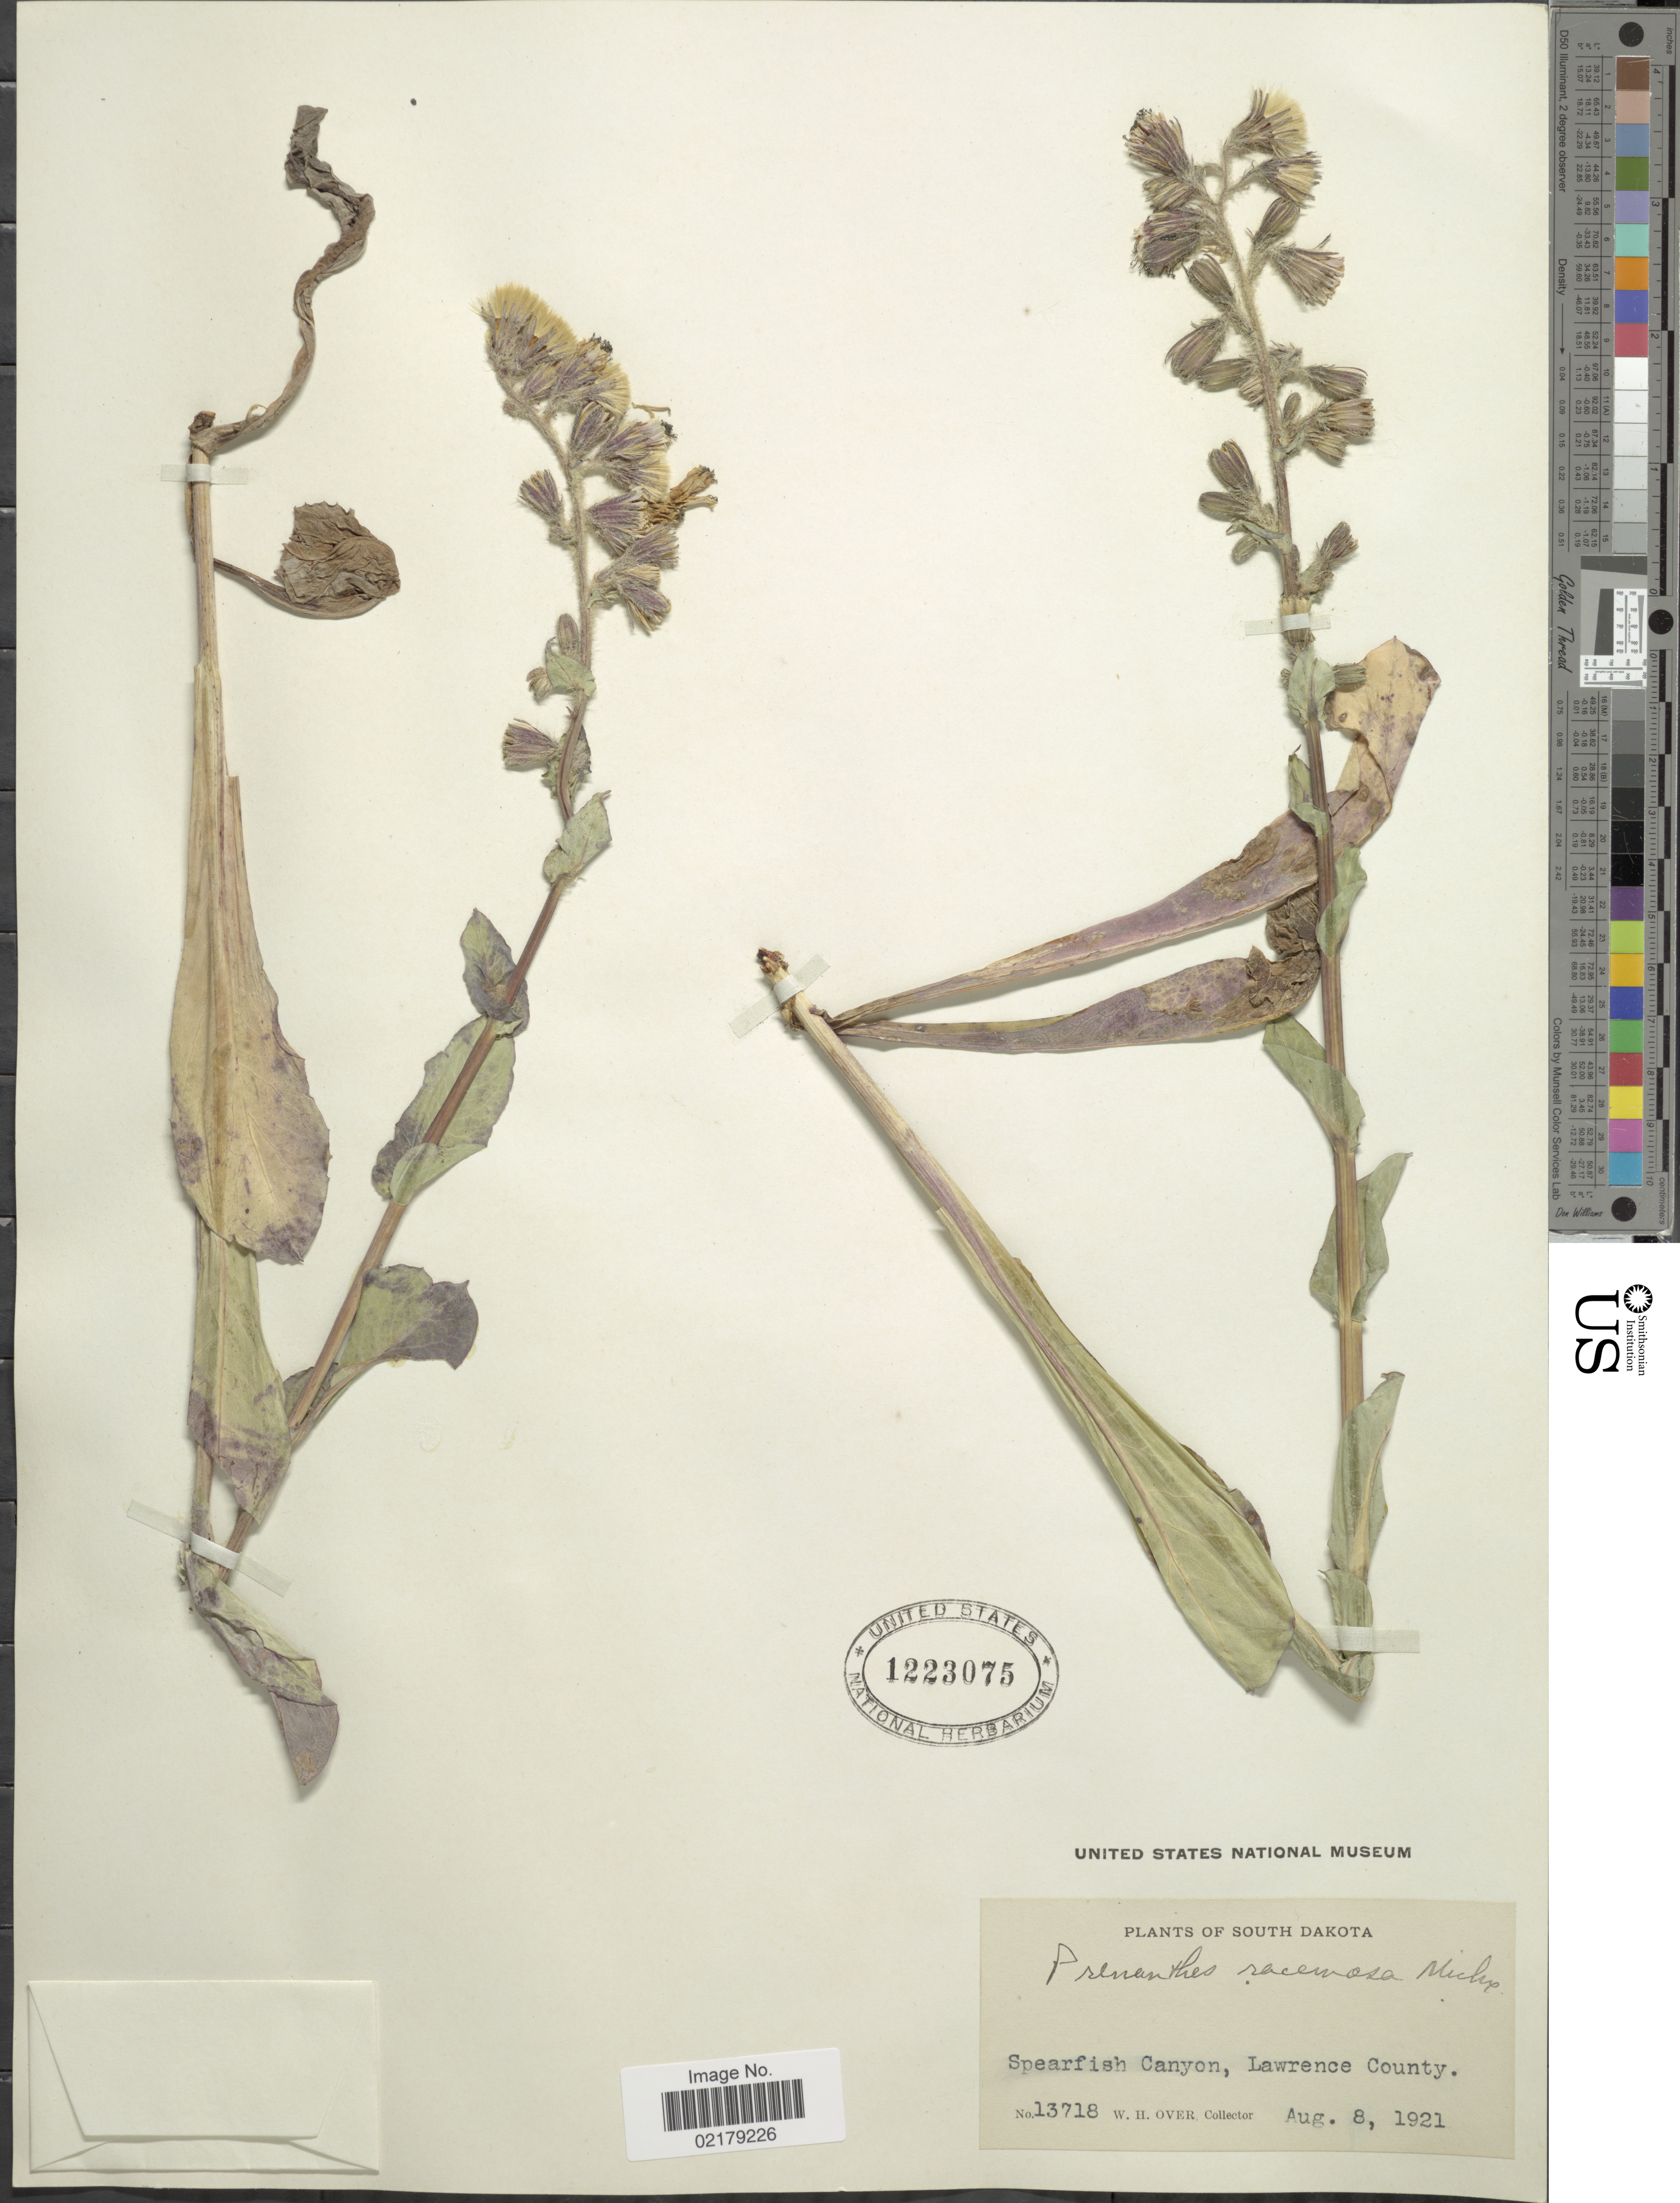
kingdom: Plantae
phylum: Tracheophyta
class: Magnoliopsida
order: Asterales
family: Asteraceae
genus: Nabalus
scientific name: Nabalus racemosus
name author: (Michx.) Hook.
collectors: W. Over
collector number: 13718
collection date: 1921-08-08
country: United States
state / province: South Dakota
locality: Spearfish Canyon, Lawrence County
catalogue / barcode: US 1223075